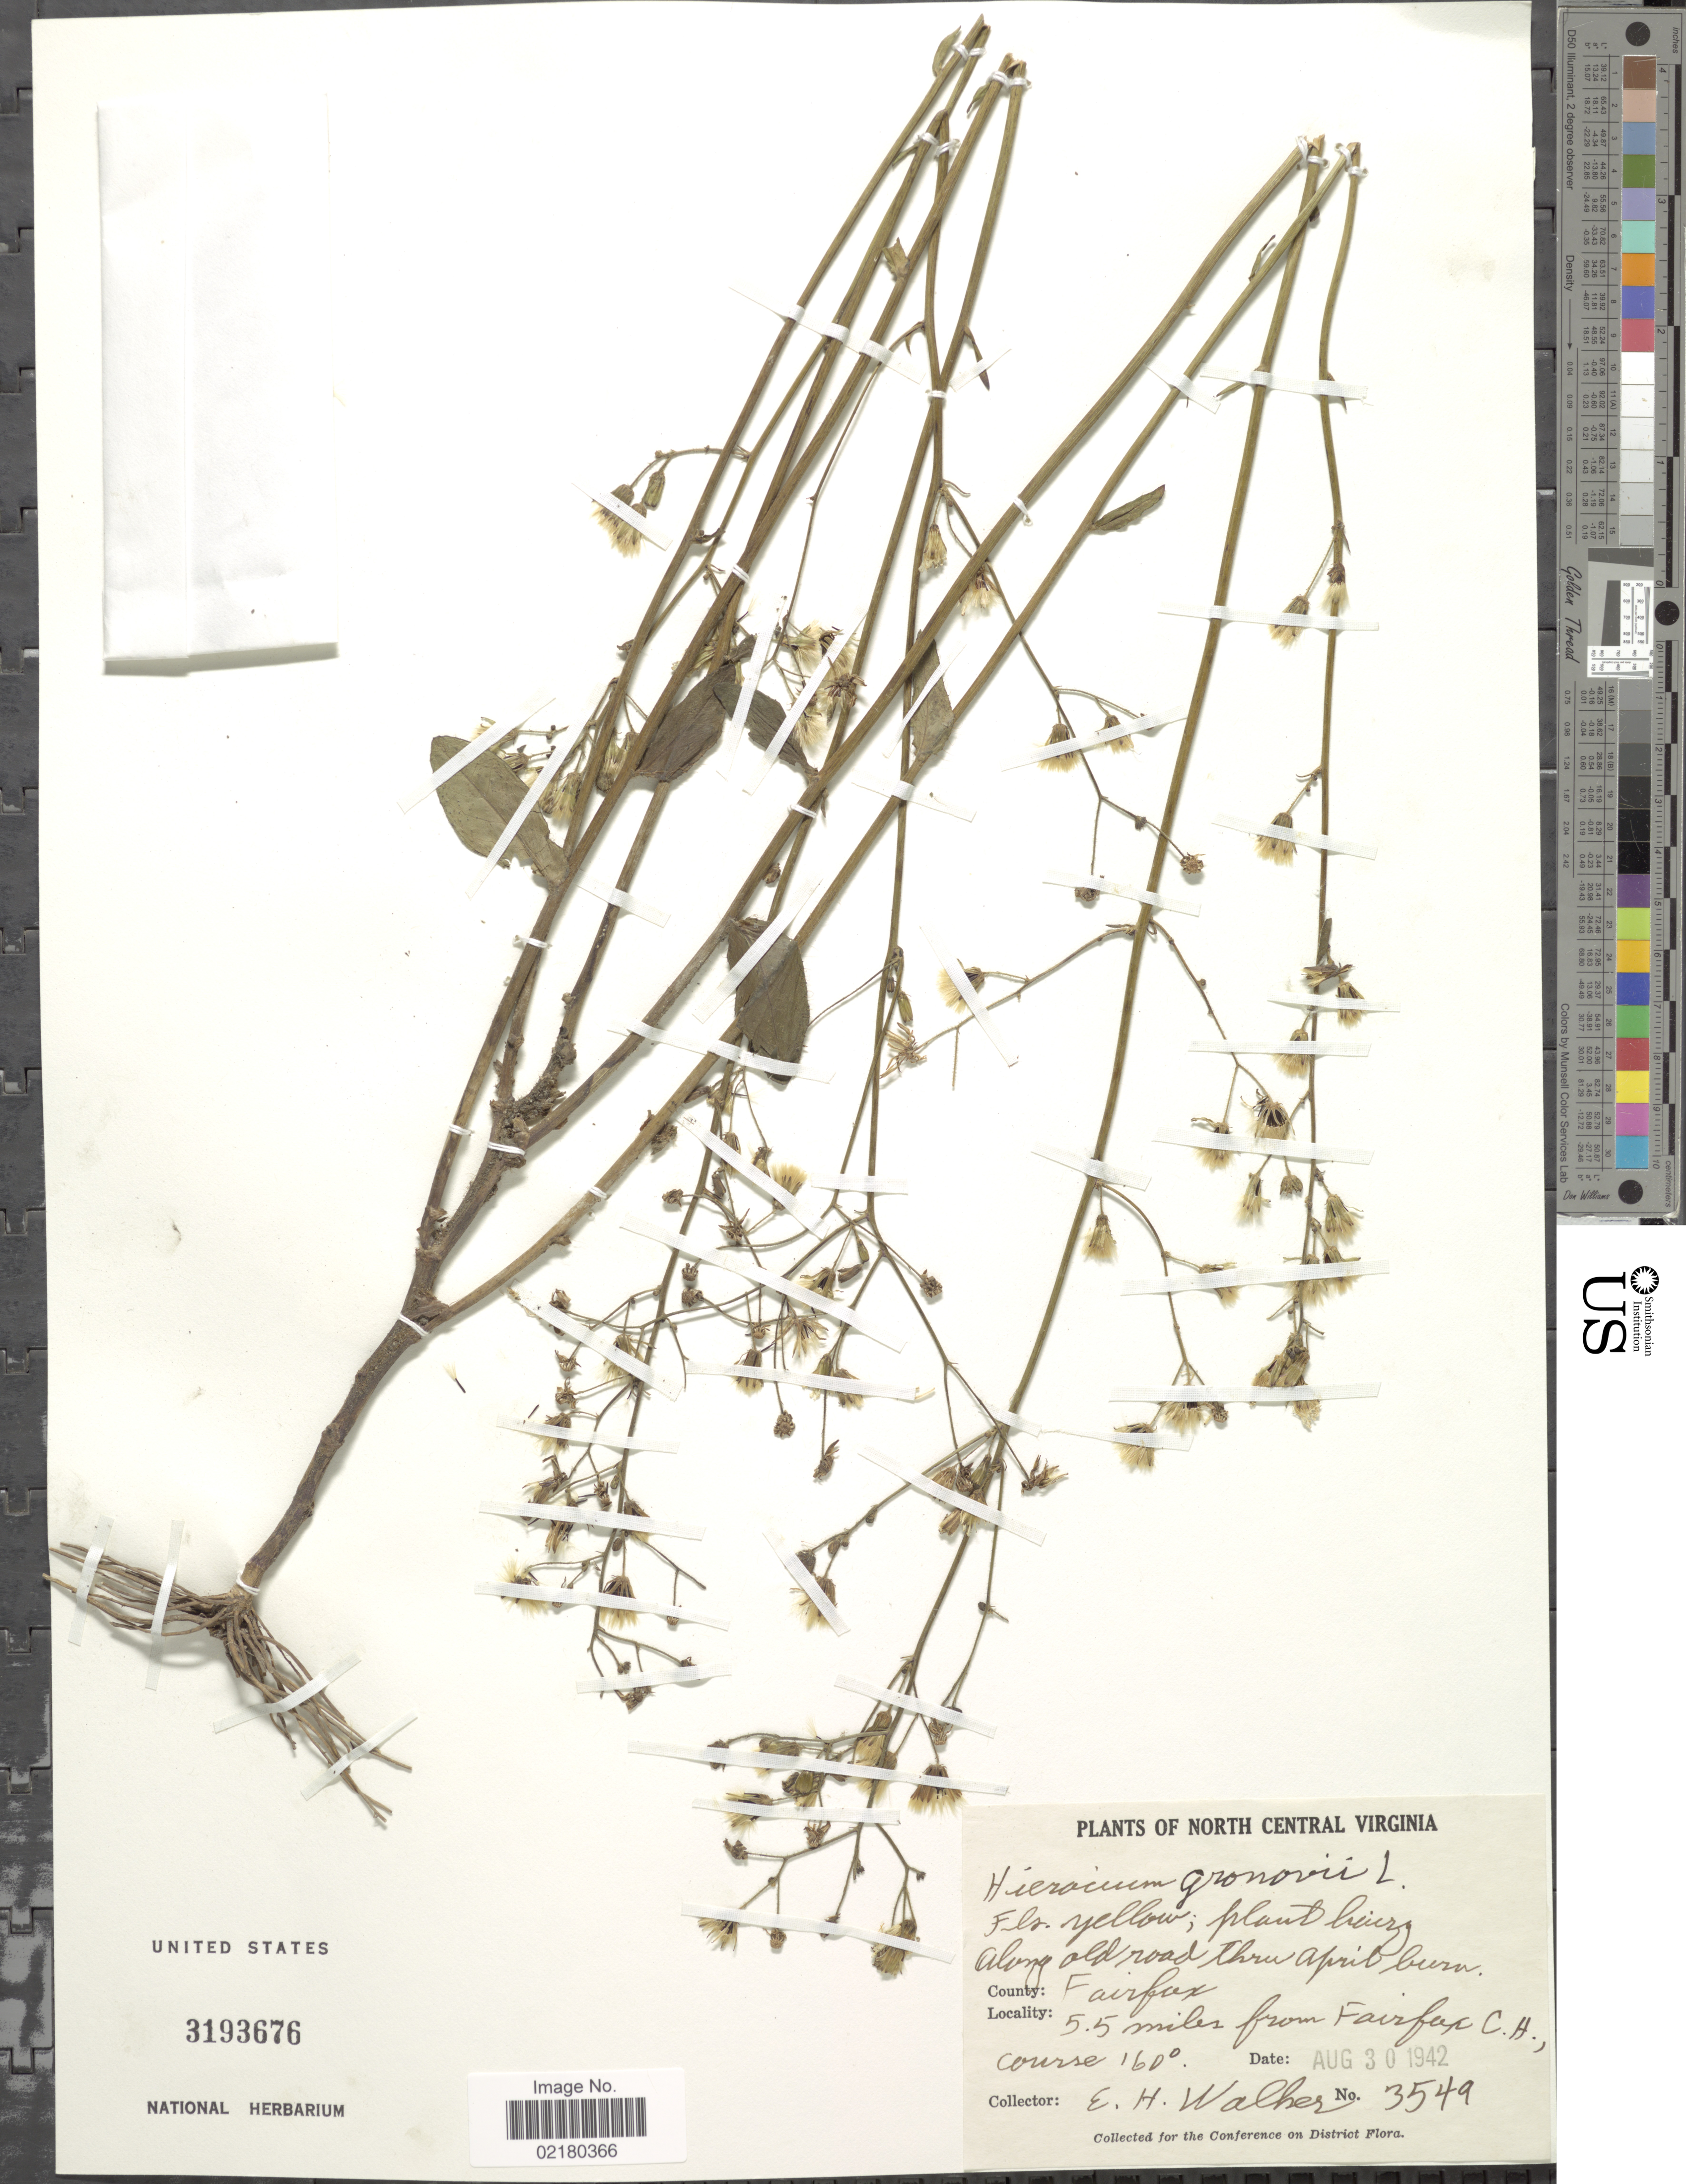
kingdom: Plantae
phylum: Tracheophyta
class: Magnoliopsida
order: Asterales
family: Asteraceae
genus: Hieracium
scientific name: Hieracium gronovii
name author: L.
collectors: E. H. Walker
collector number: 3549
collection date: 1942-08-30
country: United States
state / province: Virginia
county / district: Fairfax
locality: North Central Virginia, along old road thru april burn, County: Fairfax, 5.5 miles from Fairfax C.H. course 160°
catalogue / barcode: US 3193676